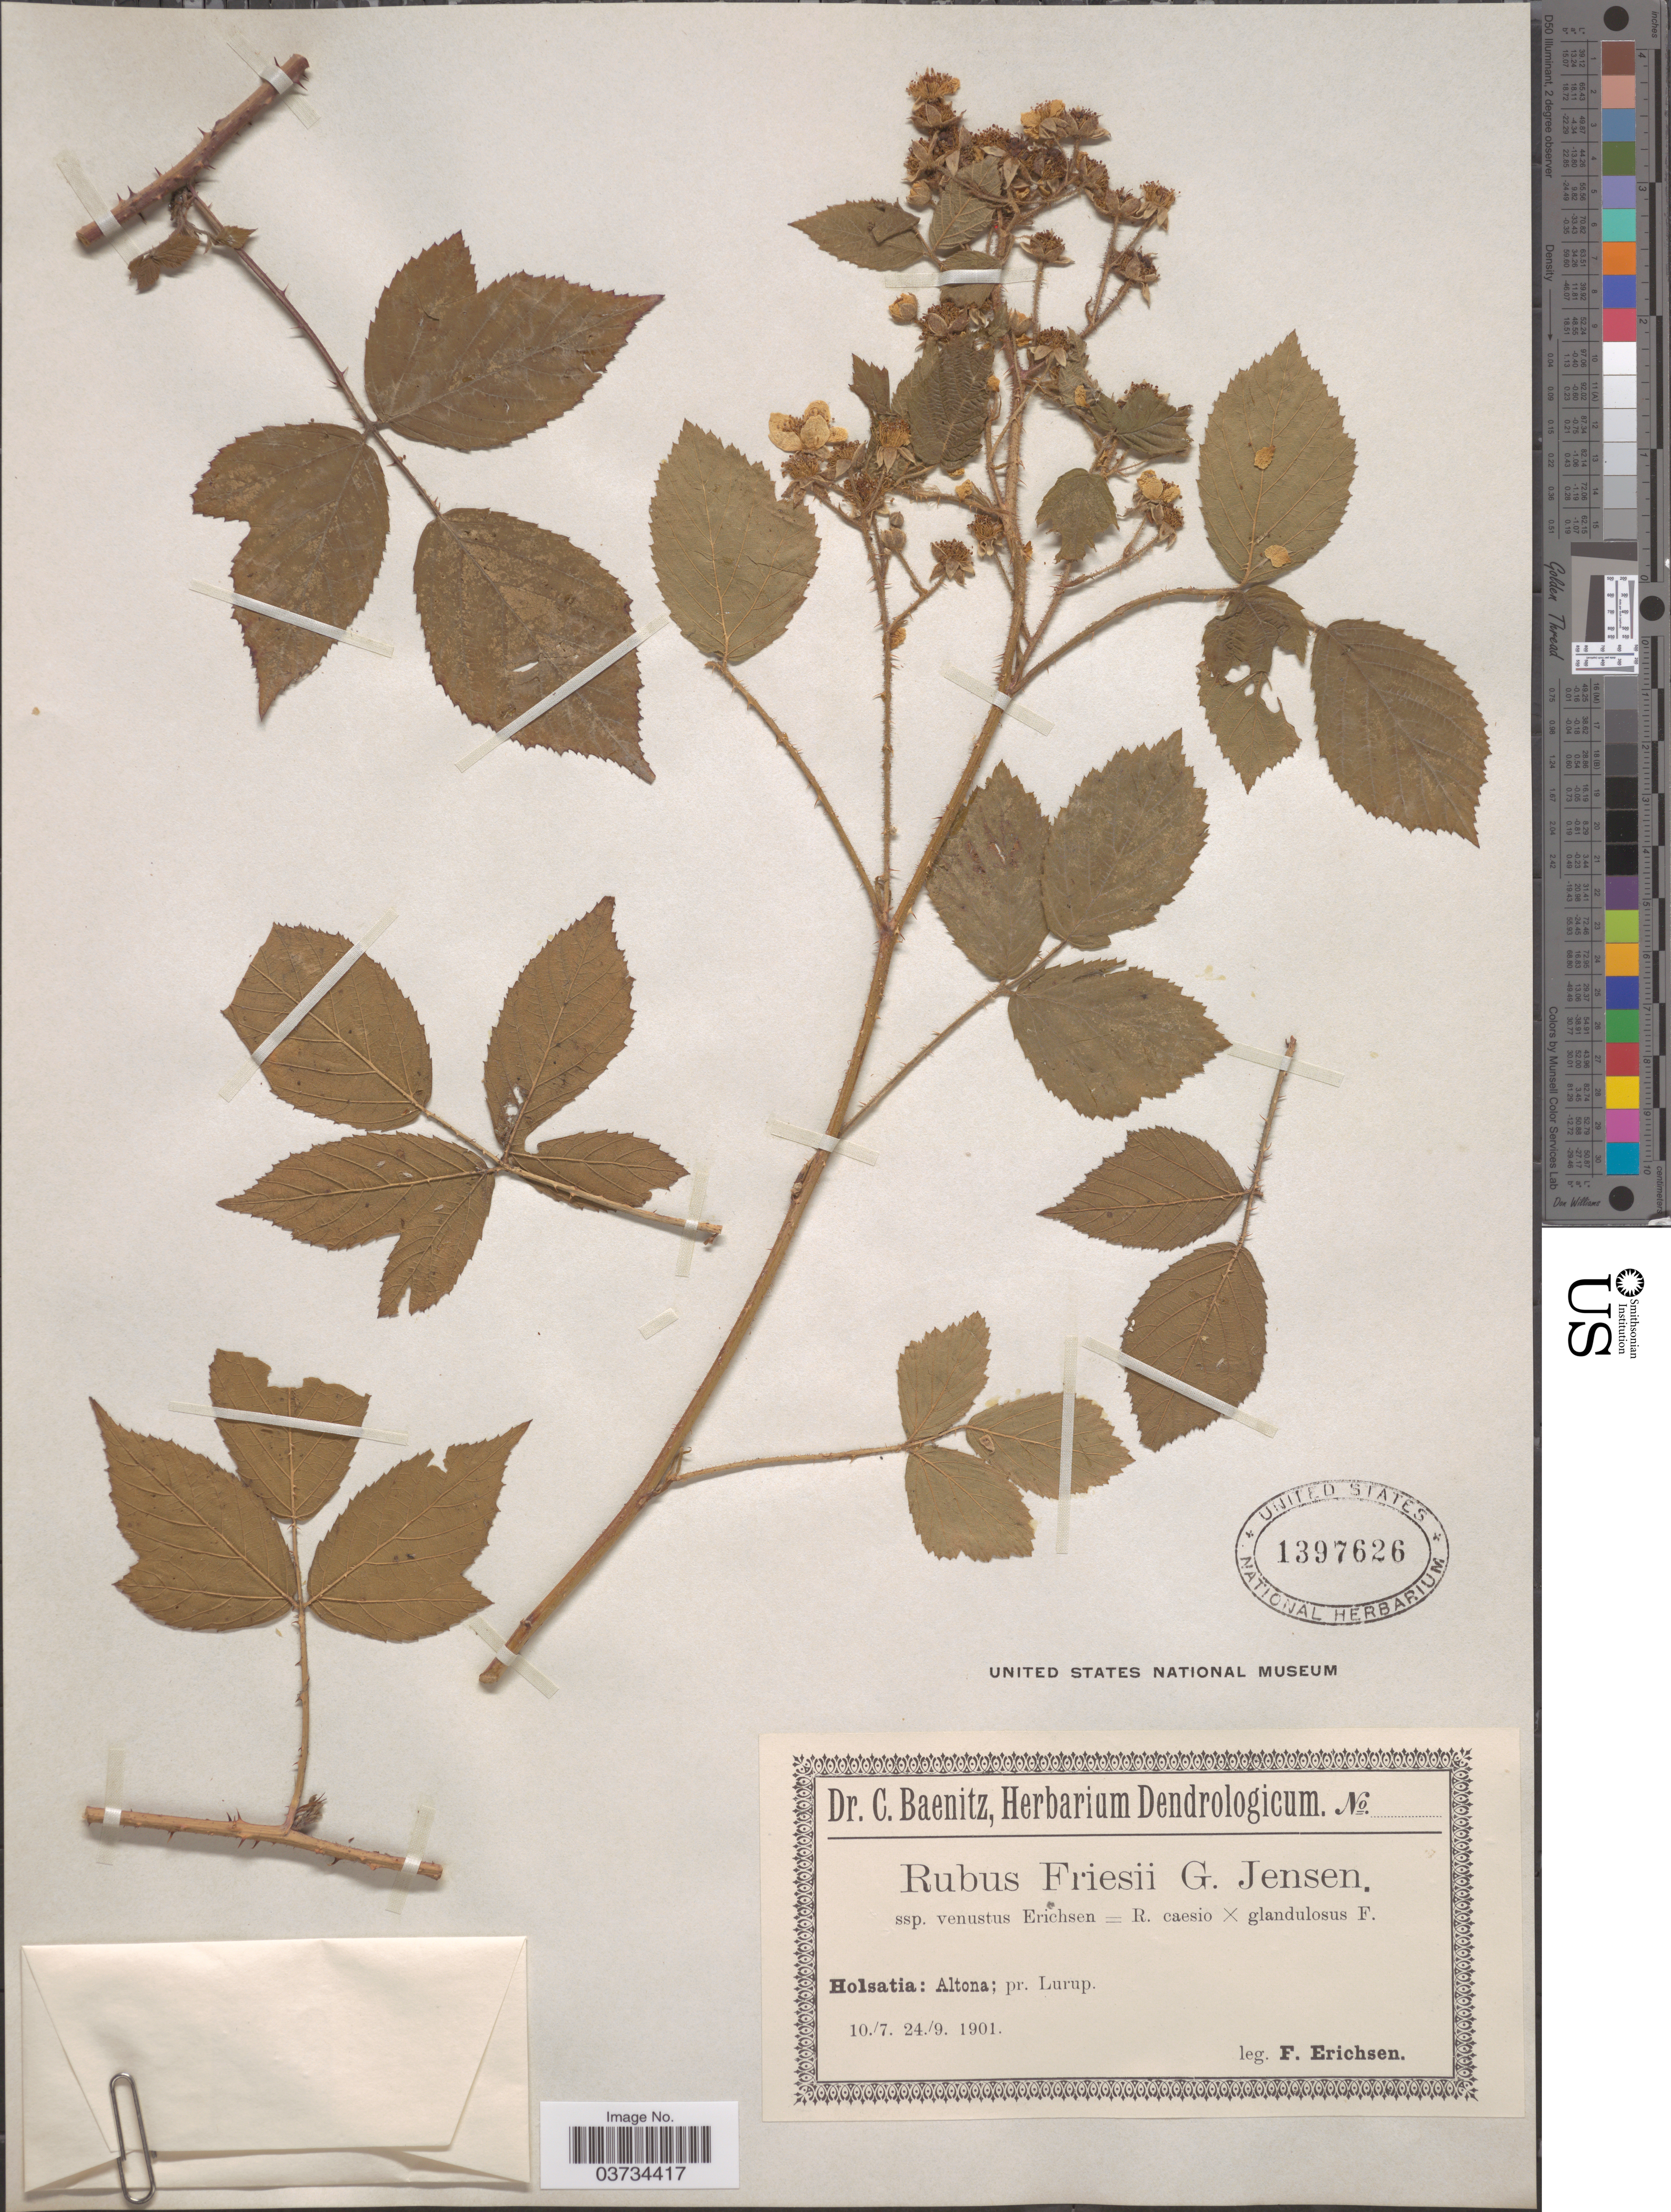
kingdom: Plantae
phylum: Tracheophyta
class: Magnoliopsida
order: Rosales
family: Rosaceae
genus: Rubus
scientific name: Rubus friesii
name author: Jensen ex Frid. & Gelert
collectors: F. Erichsen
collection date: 1901-07-10/1901-09-24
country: Germany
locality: Holsatia: Altonia; pr. Lurup.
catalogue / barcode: US 1397626